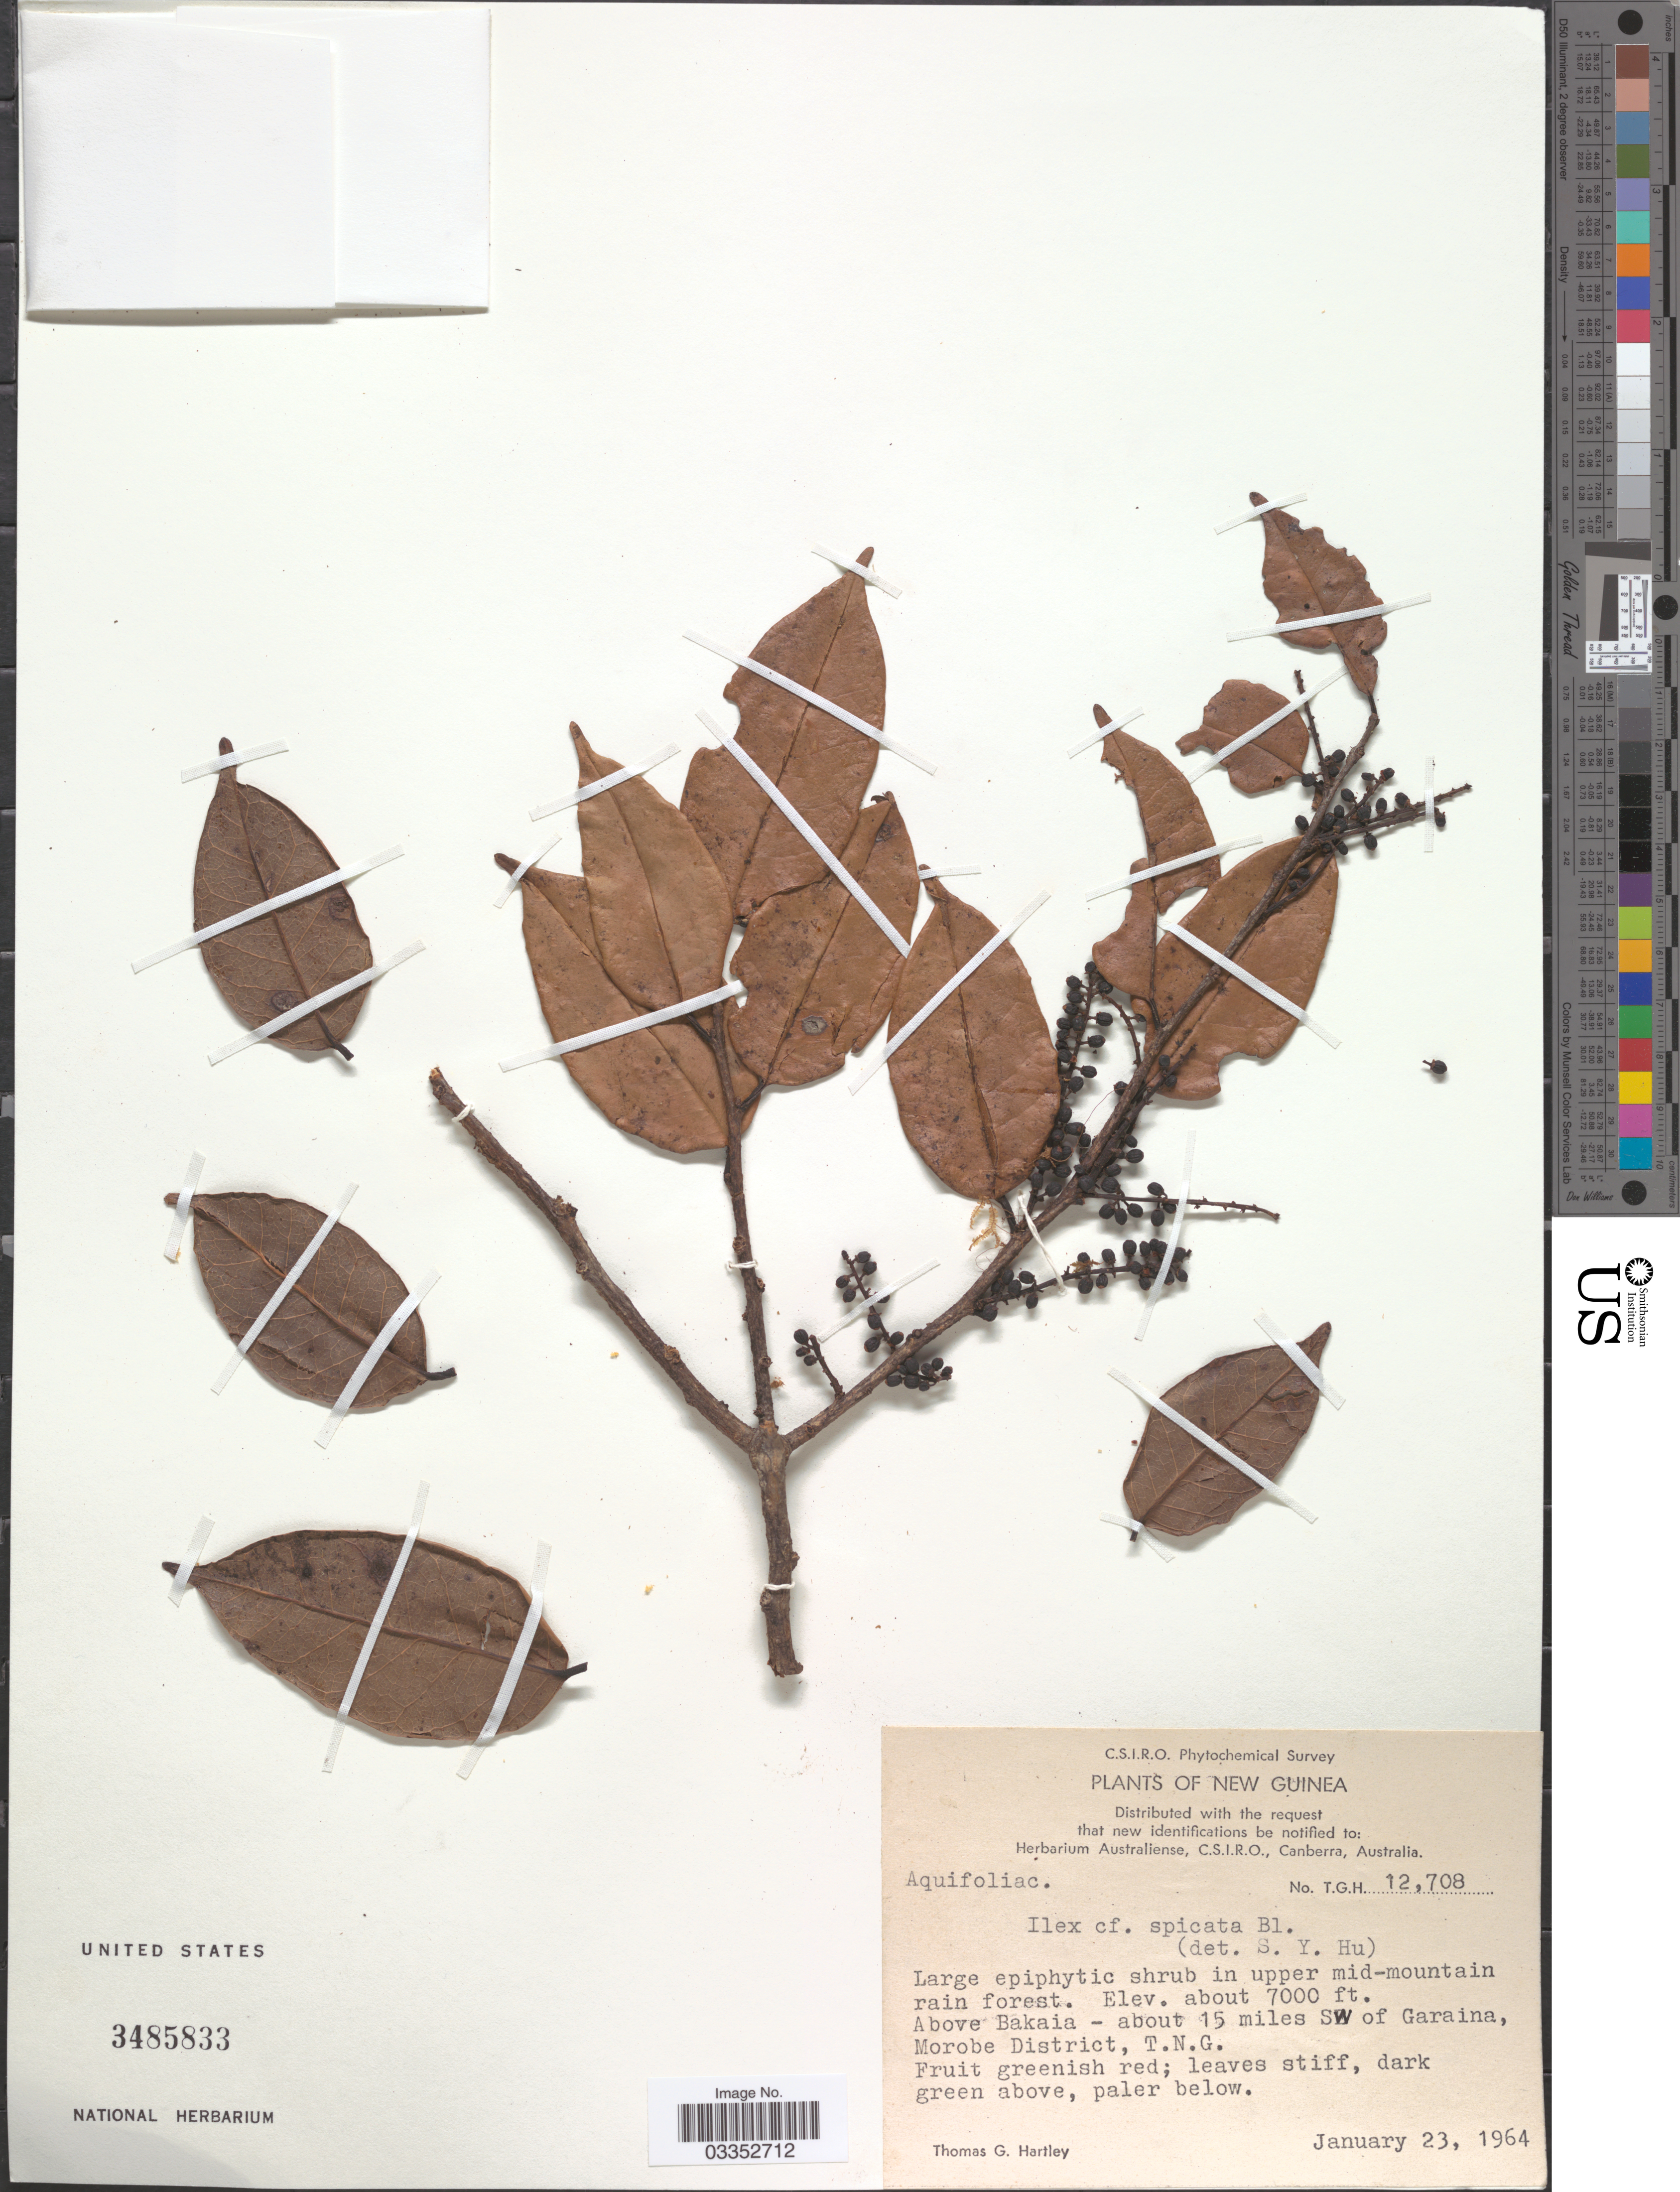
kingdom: Plantae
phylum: Tracheophyta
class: Magnoliopsida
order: Aquifoliales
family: Aquifoliaceae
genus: Ilex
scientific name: Ilex spicata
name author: Blume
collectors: T. G. Hartley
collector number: T.G.H. 12708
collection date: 1964-01-23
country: Papua New Guinea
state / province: Morobe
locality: Above Bakaia - about 15 miles SW of Garaina, Morobe District, T.N.G.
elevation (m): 2134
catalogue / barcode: US 3485833